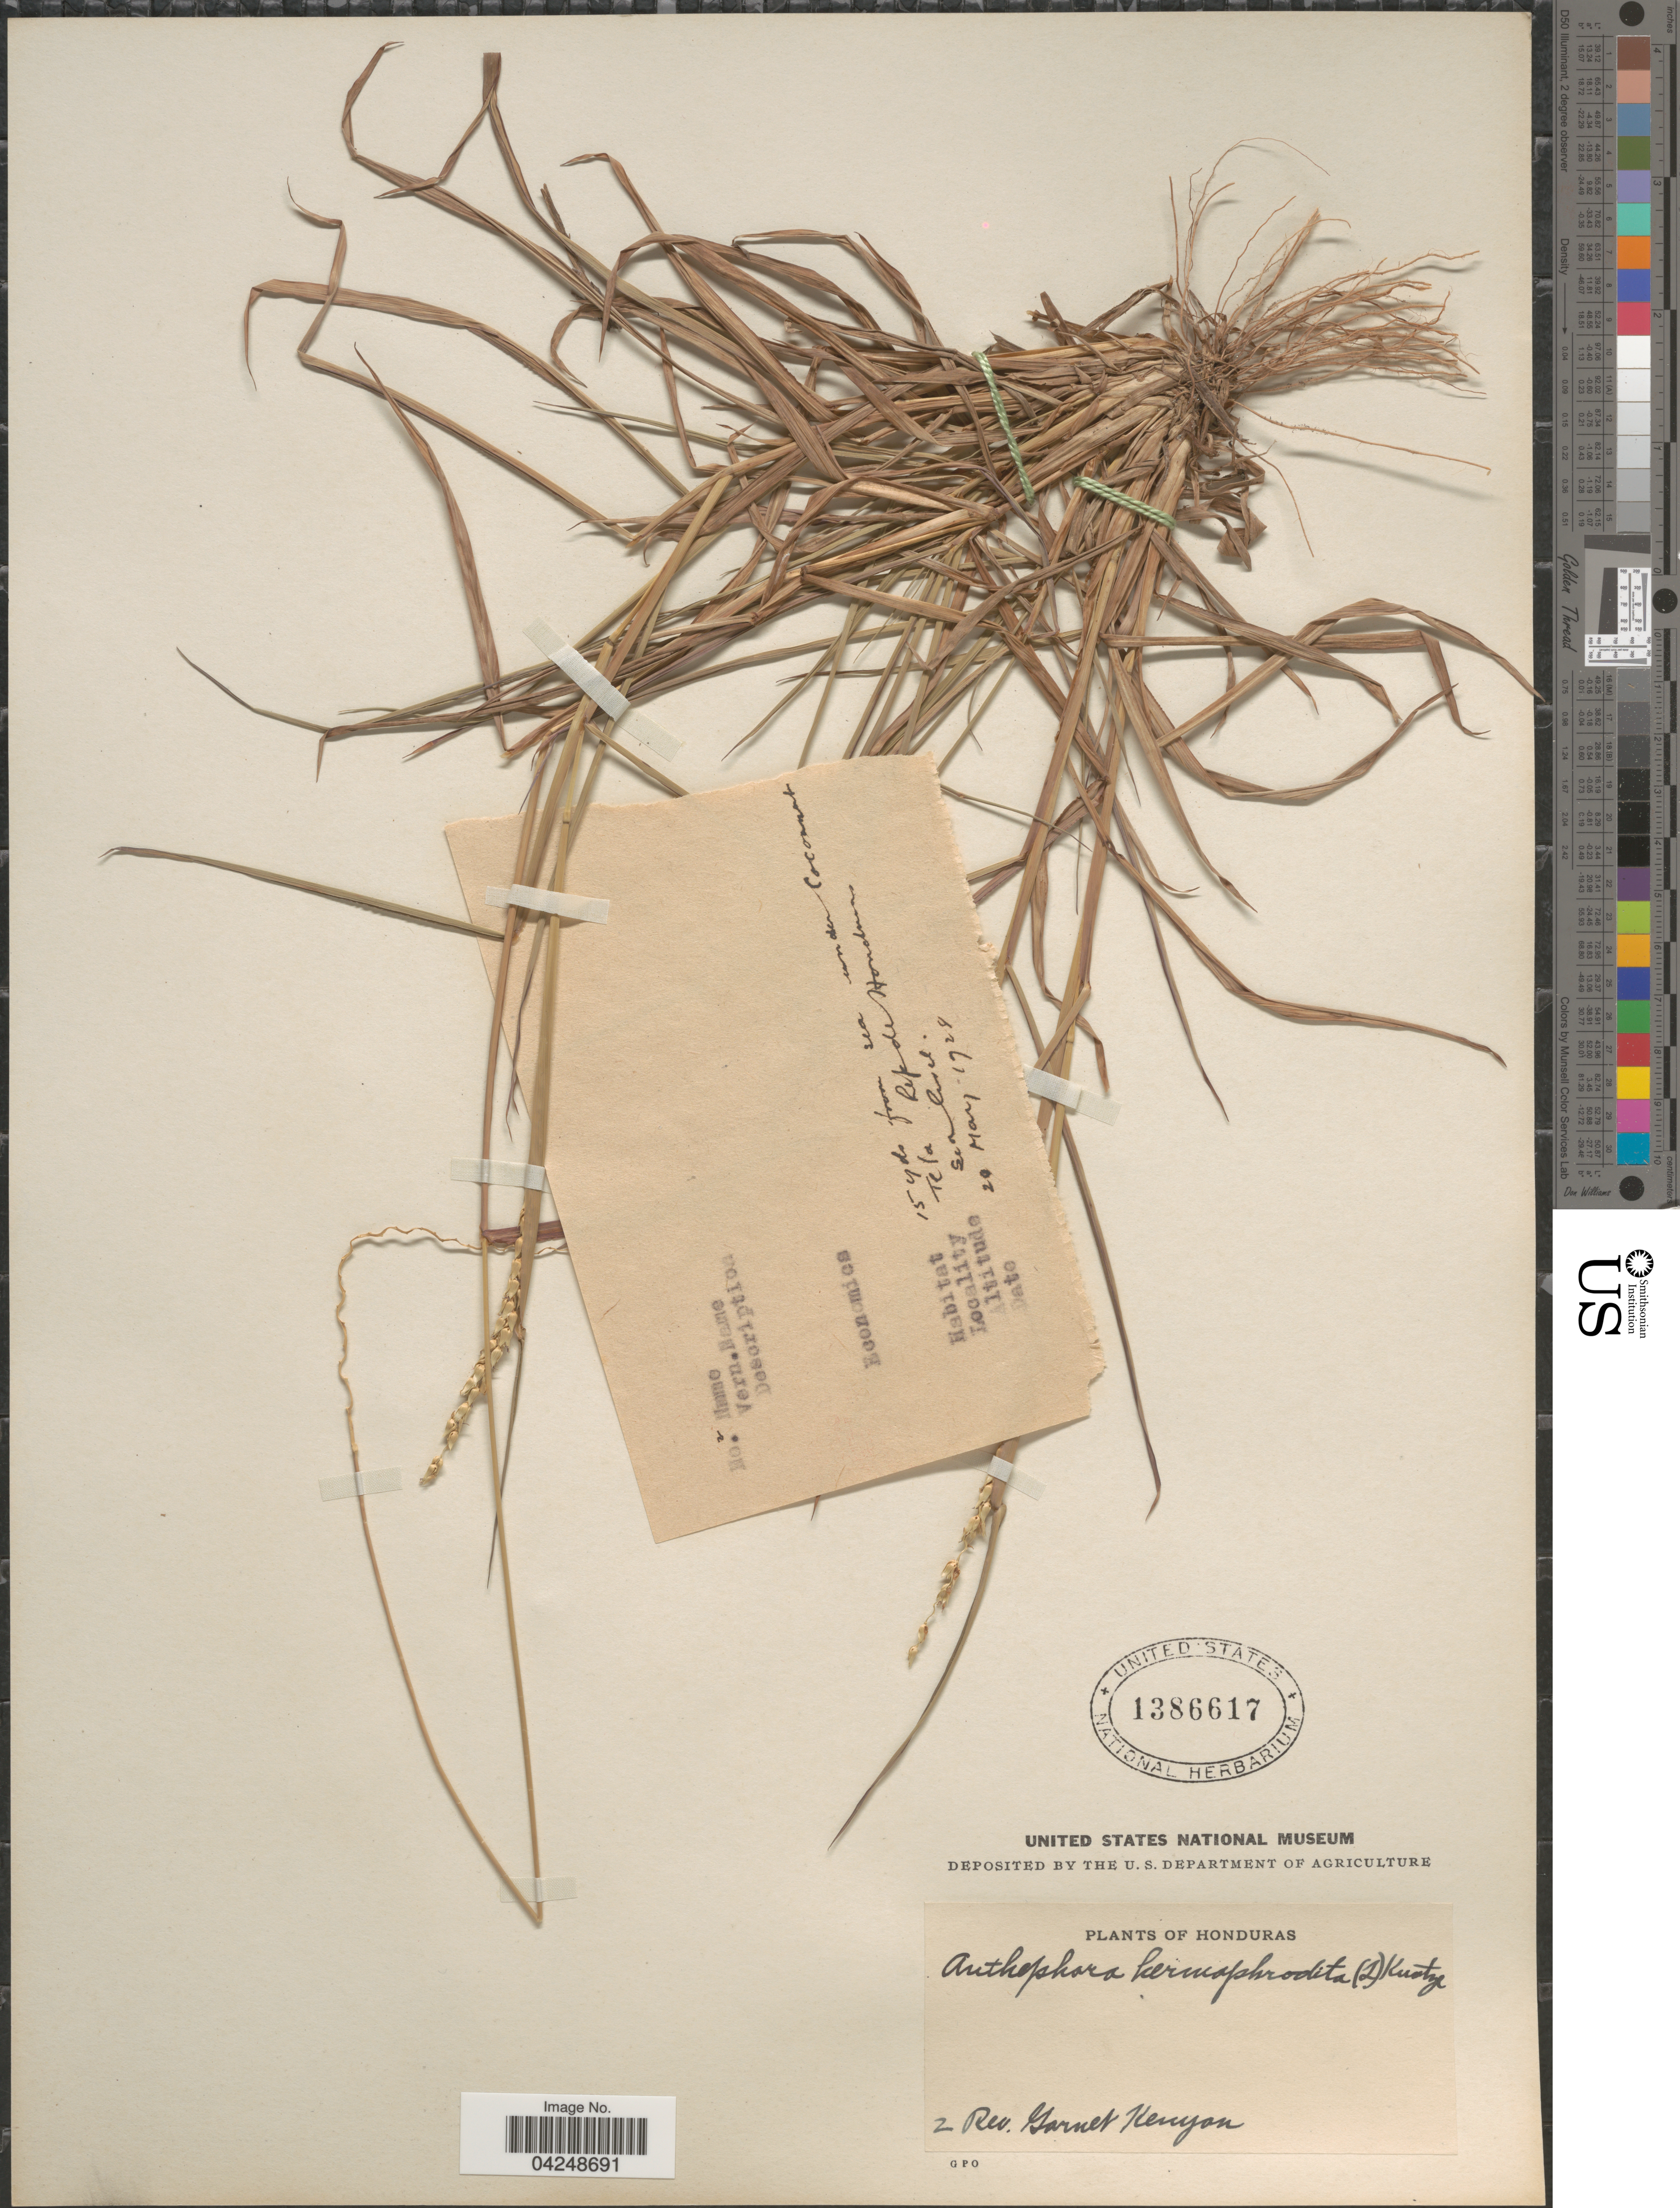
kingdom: Plantae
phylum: Tracheophyta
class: Liliopsida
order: Poales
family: Poaceae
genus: Anthephora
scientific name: Anthephora hermaphrodita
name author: (L.) Kuntze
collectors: G. Kenyon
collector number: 2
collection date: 1928-05-20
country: Honduras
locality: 15 yds from sea under Coconut Tela. Rep de Honduras.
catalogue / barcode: US 1386617